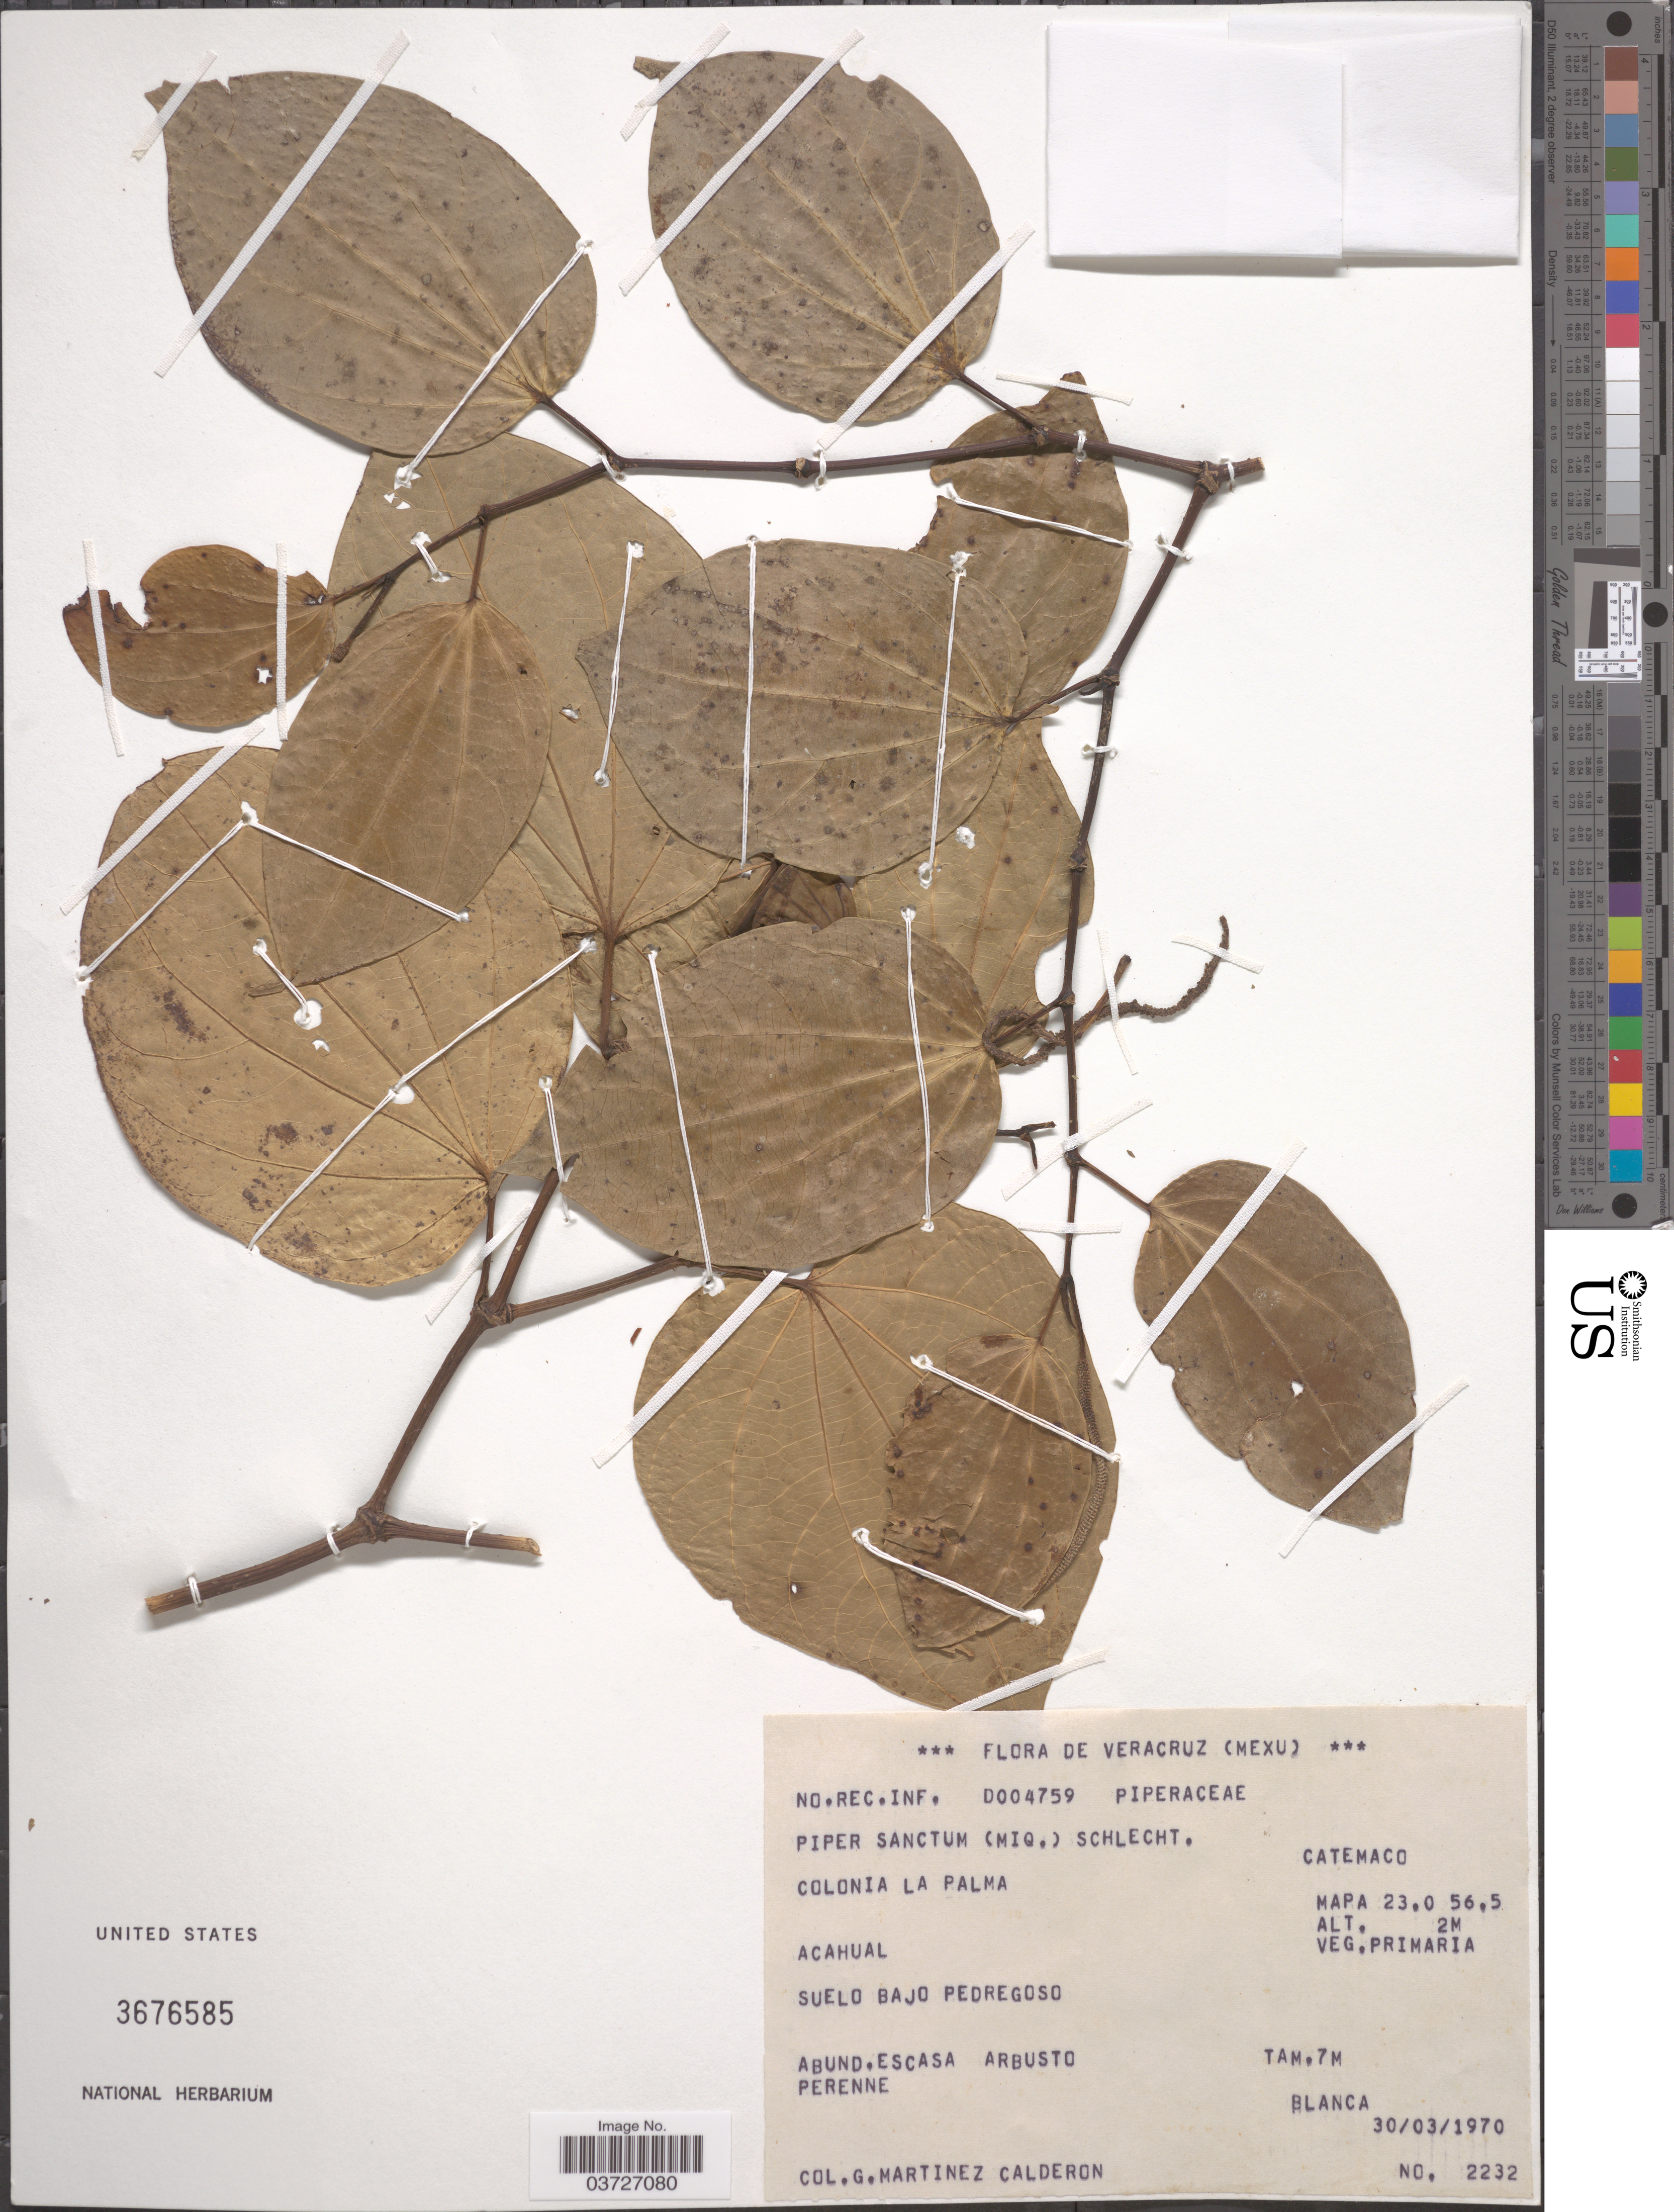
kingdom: Plantae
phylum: Tracheophyta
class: Magnoliopsida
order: Piperales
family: Piperaceae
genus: Piper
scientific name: Piper sanctum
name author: Miq.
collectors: G. Martínez Calderón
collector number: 2232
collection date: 1970-03-30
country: Mexico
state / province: Veracruz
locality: Veracruz. Colonia la Palma. Catemaco.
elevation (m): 2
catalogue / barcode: US 3676585